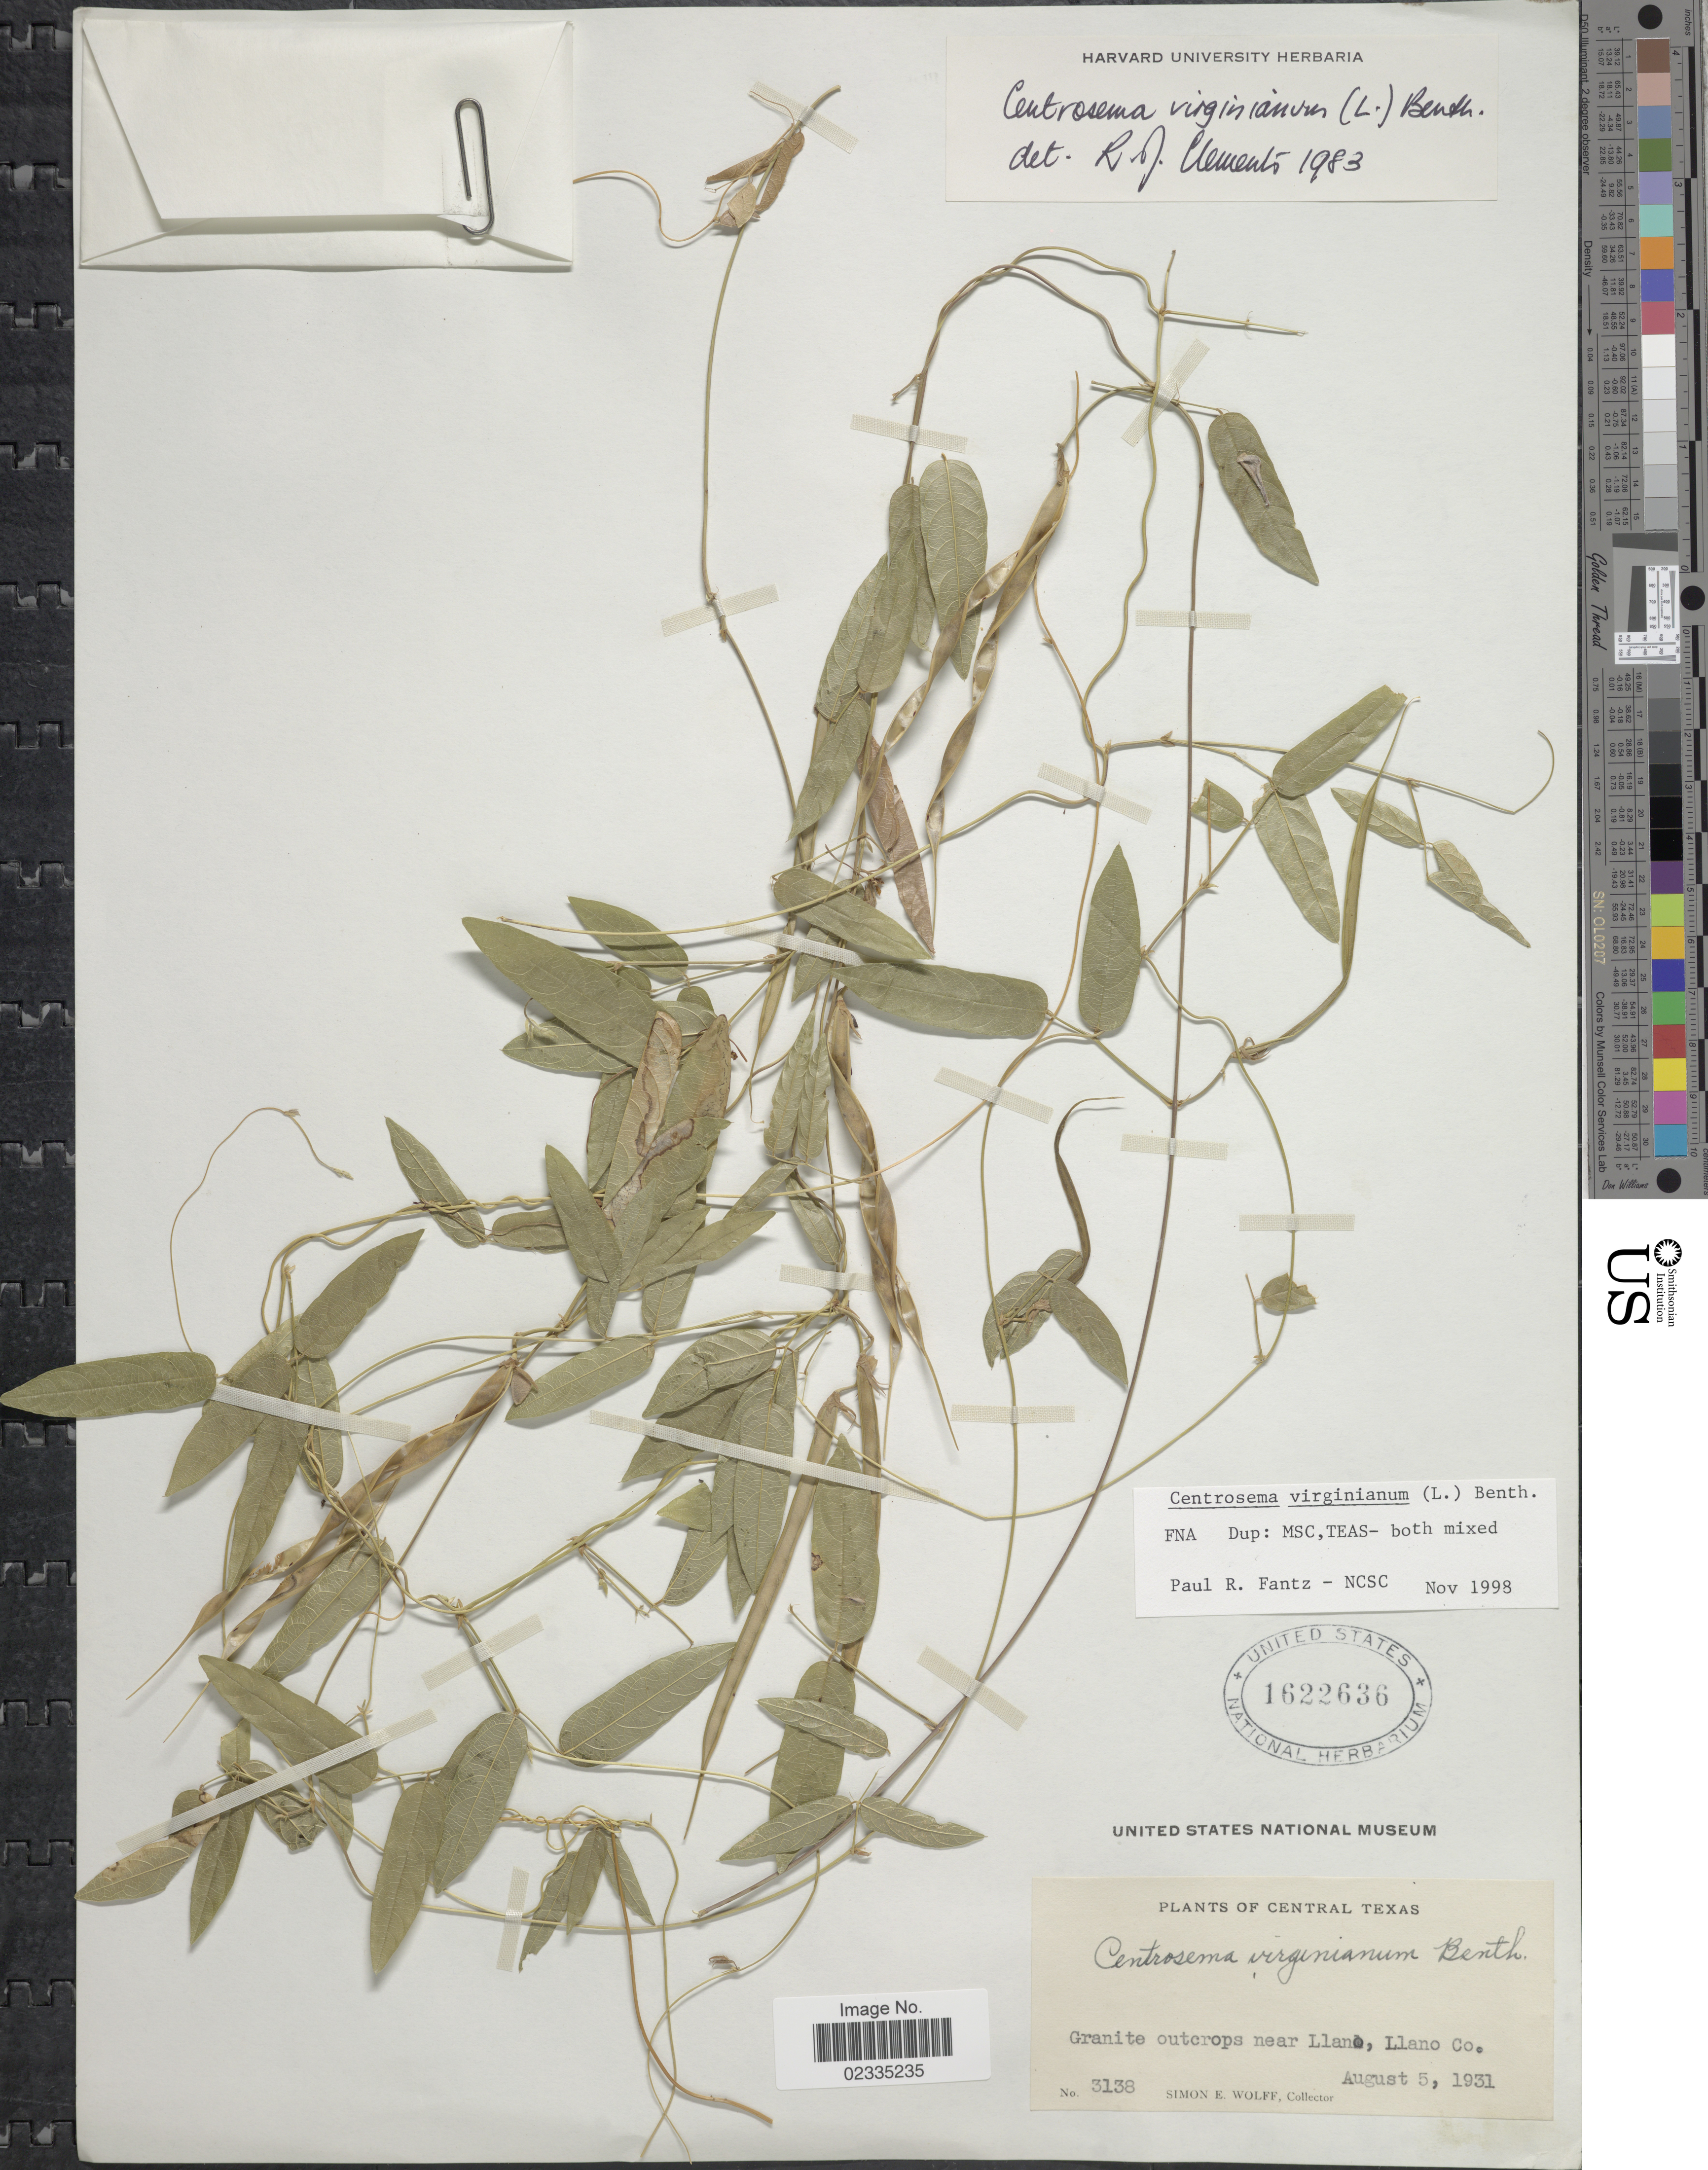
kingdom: Plantae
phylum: Tracheophyta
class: Magnoliopsida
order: Fabales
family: Fabaceae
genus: Centrosema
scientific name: Centrosema virginianum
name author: (L.) Benth.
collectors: S. E. Wolff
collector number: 3138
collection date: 1931-08-05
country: United States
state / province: Texas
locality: Central Texas, Granite outcrops near Llano, Llano Co.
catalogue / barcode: US 1622636